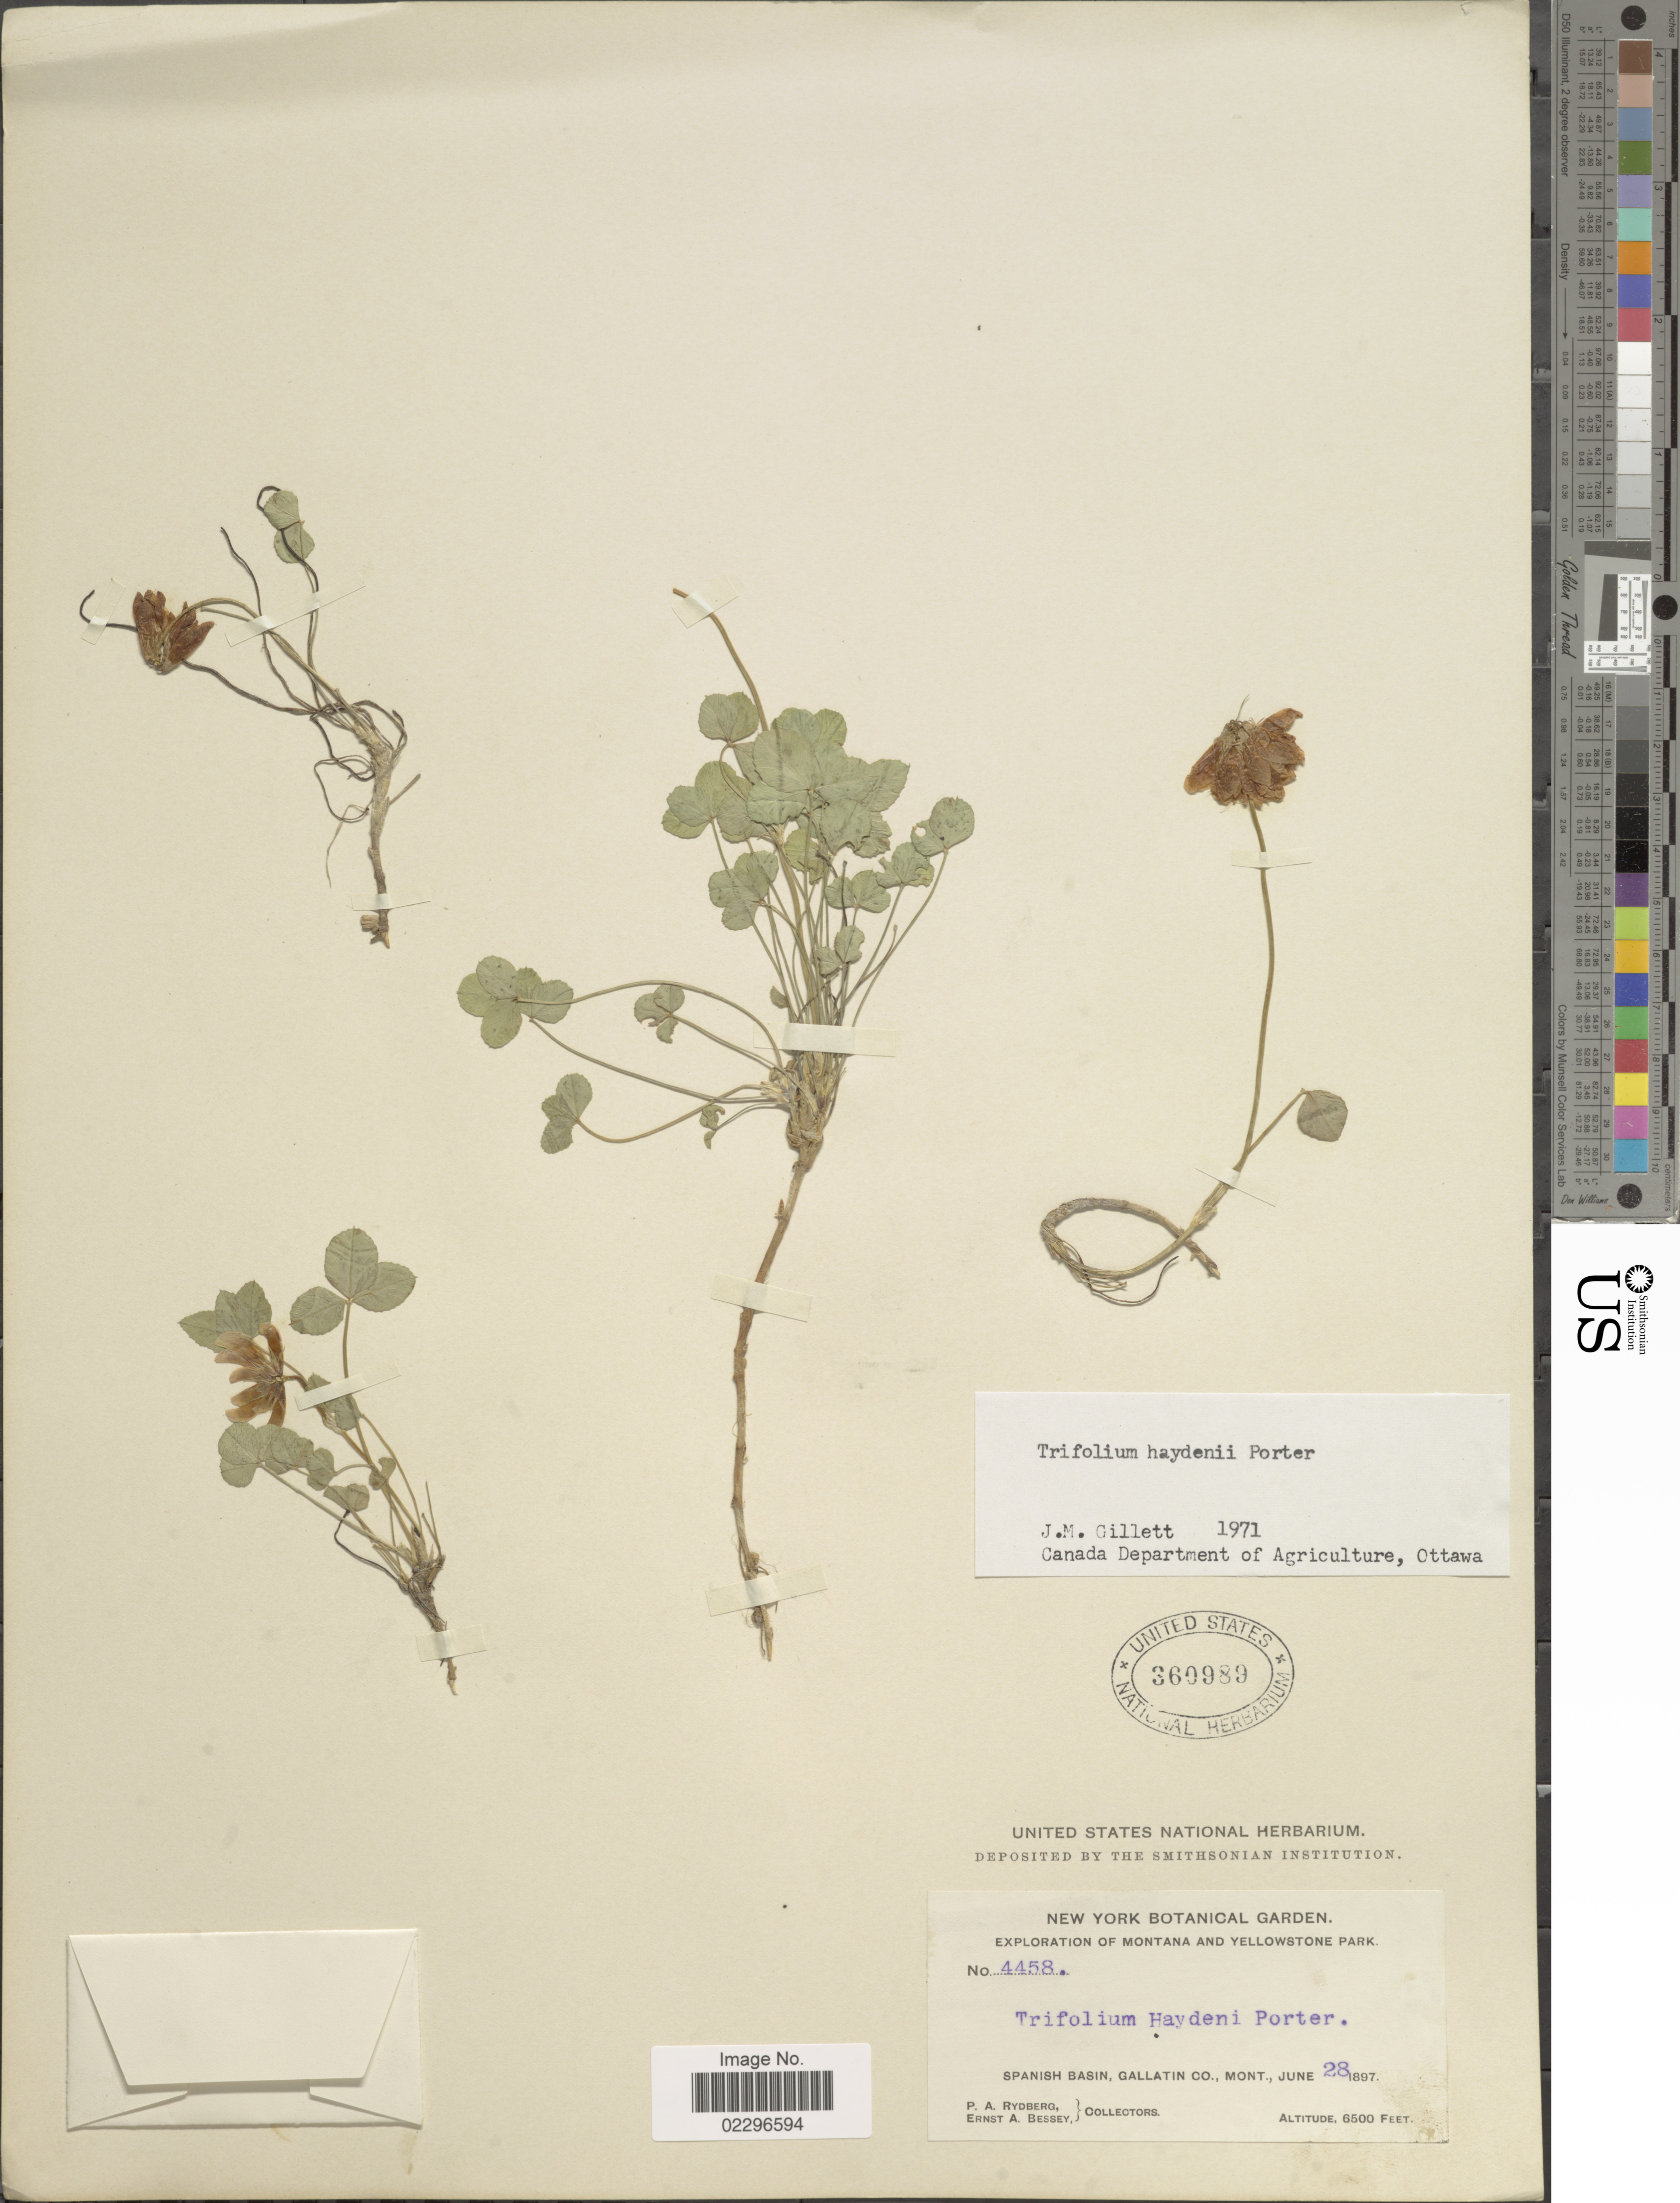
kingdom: Plantae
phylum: Tracheophyta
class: Magnoliopsida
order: Fabales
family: Fabaceae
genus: Trifolium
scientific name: Trifolium haydeni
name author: Porter in Hayden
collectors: P. A. Rydberg & E. A. Bessey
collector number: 4458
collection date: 1897-06-28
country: United States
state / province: Montana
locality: Montana and Yellowstone Park, Spanish Basin, Gallatin Co., Mont.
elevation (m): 1981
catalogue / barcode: US 360989